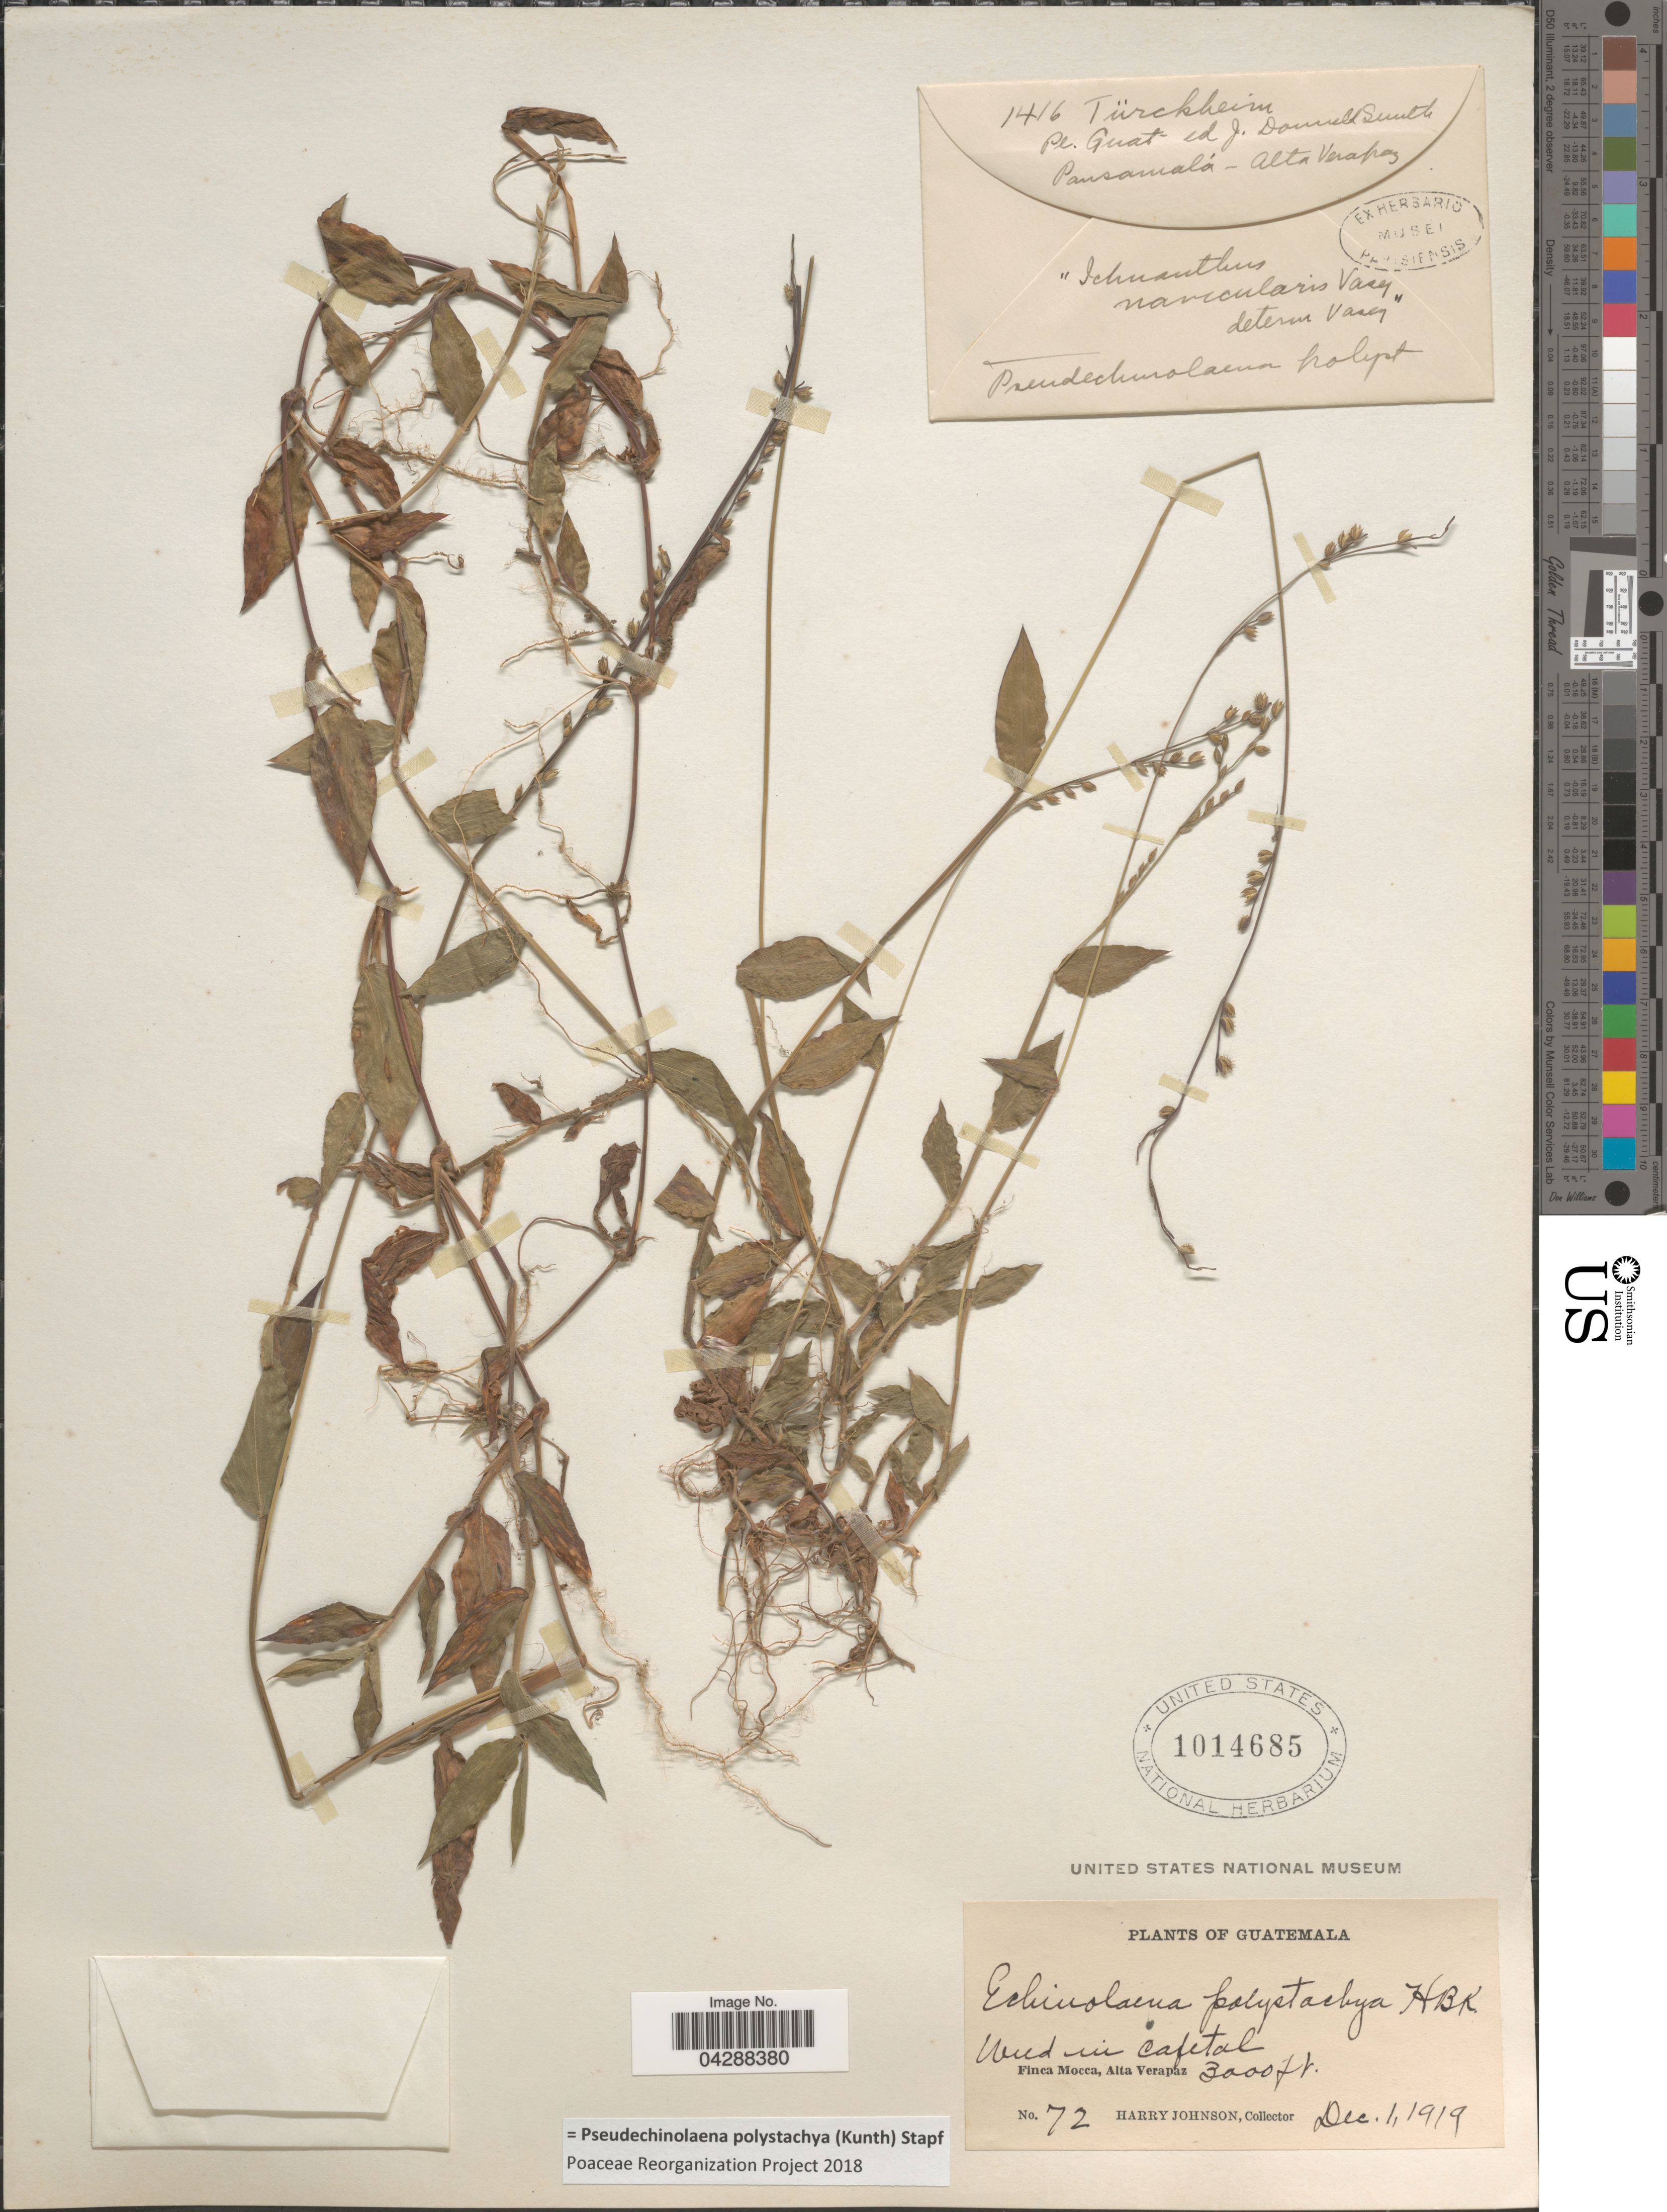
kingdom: Plantae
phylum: Tracheophyta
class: Liliopsida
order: Poales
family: Poaceae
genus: Pseudechinolaena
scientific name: Pseudechinolaena polystachya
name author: (Kunth) Stapf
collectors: H. Johnson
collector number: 72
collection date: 1919-12-01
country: Guatemala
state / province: Alta Verapaz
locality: Finca Mocca.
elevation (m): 914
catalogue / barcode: US 1014685